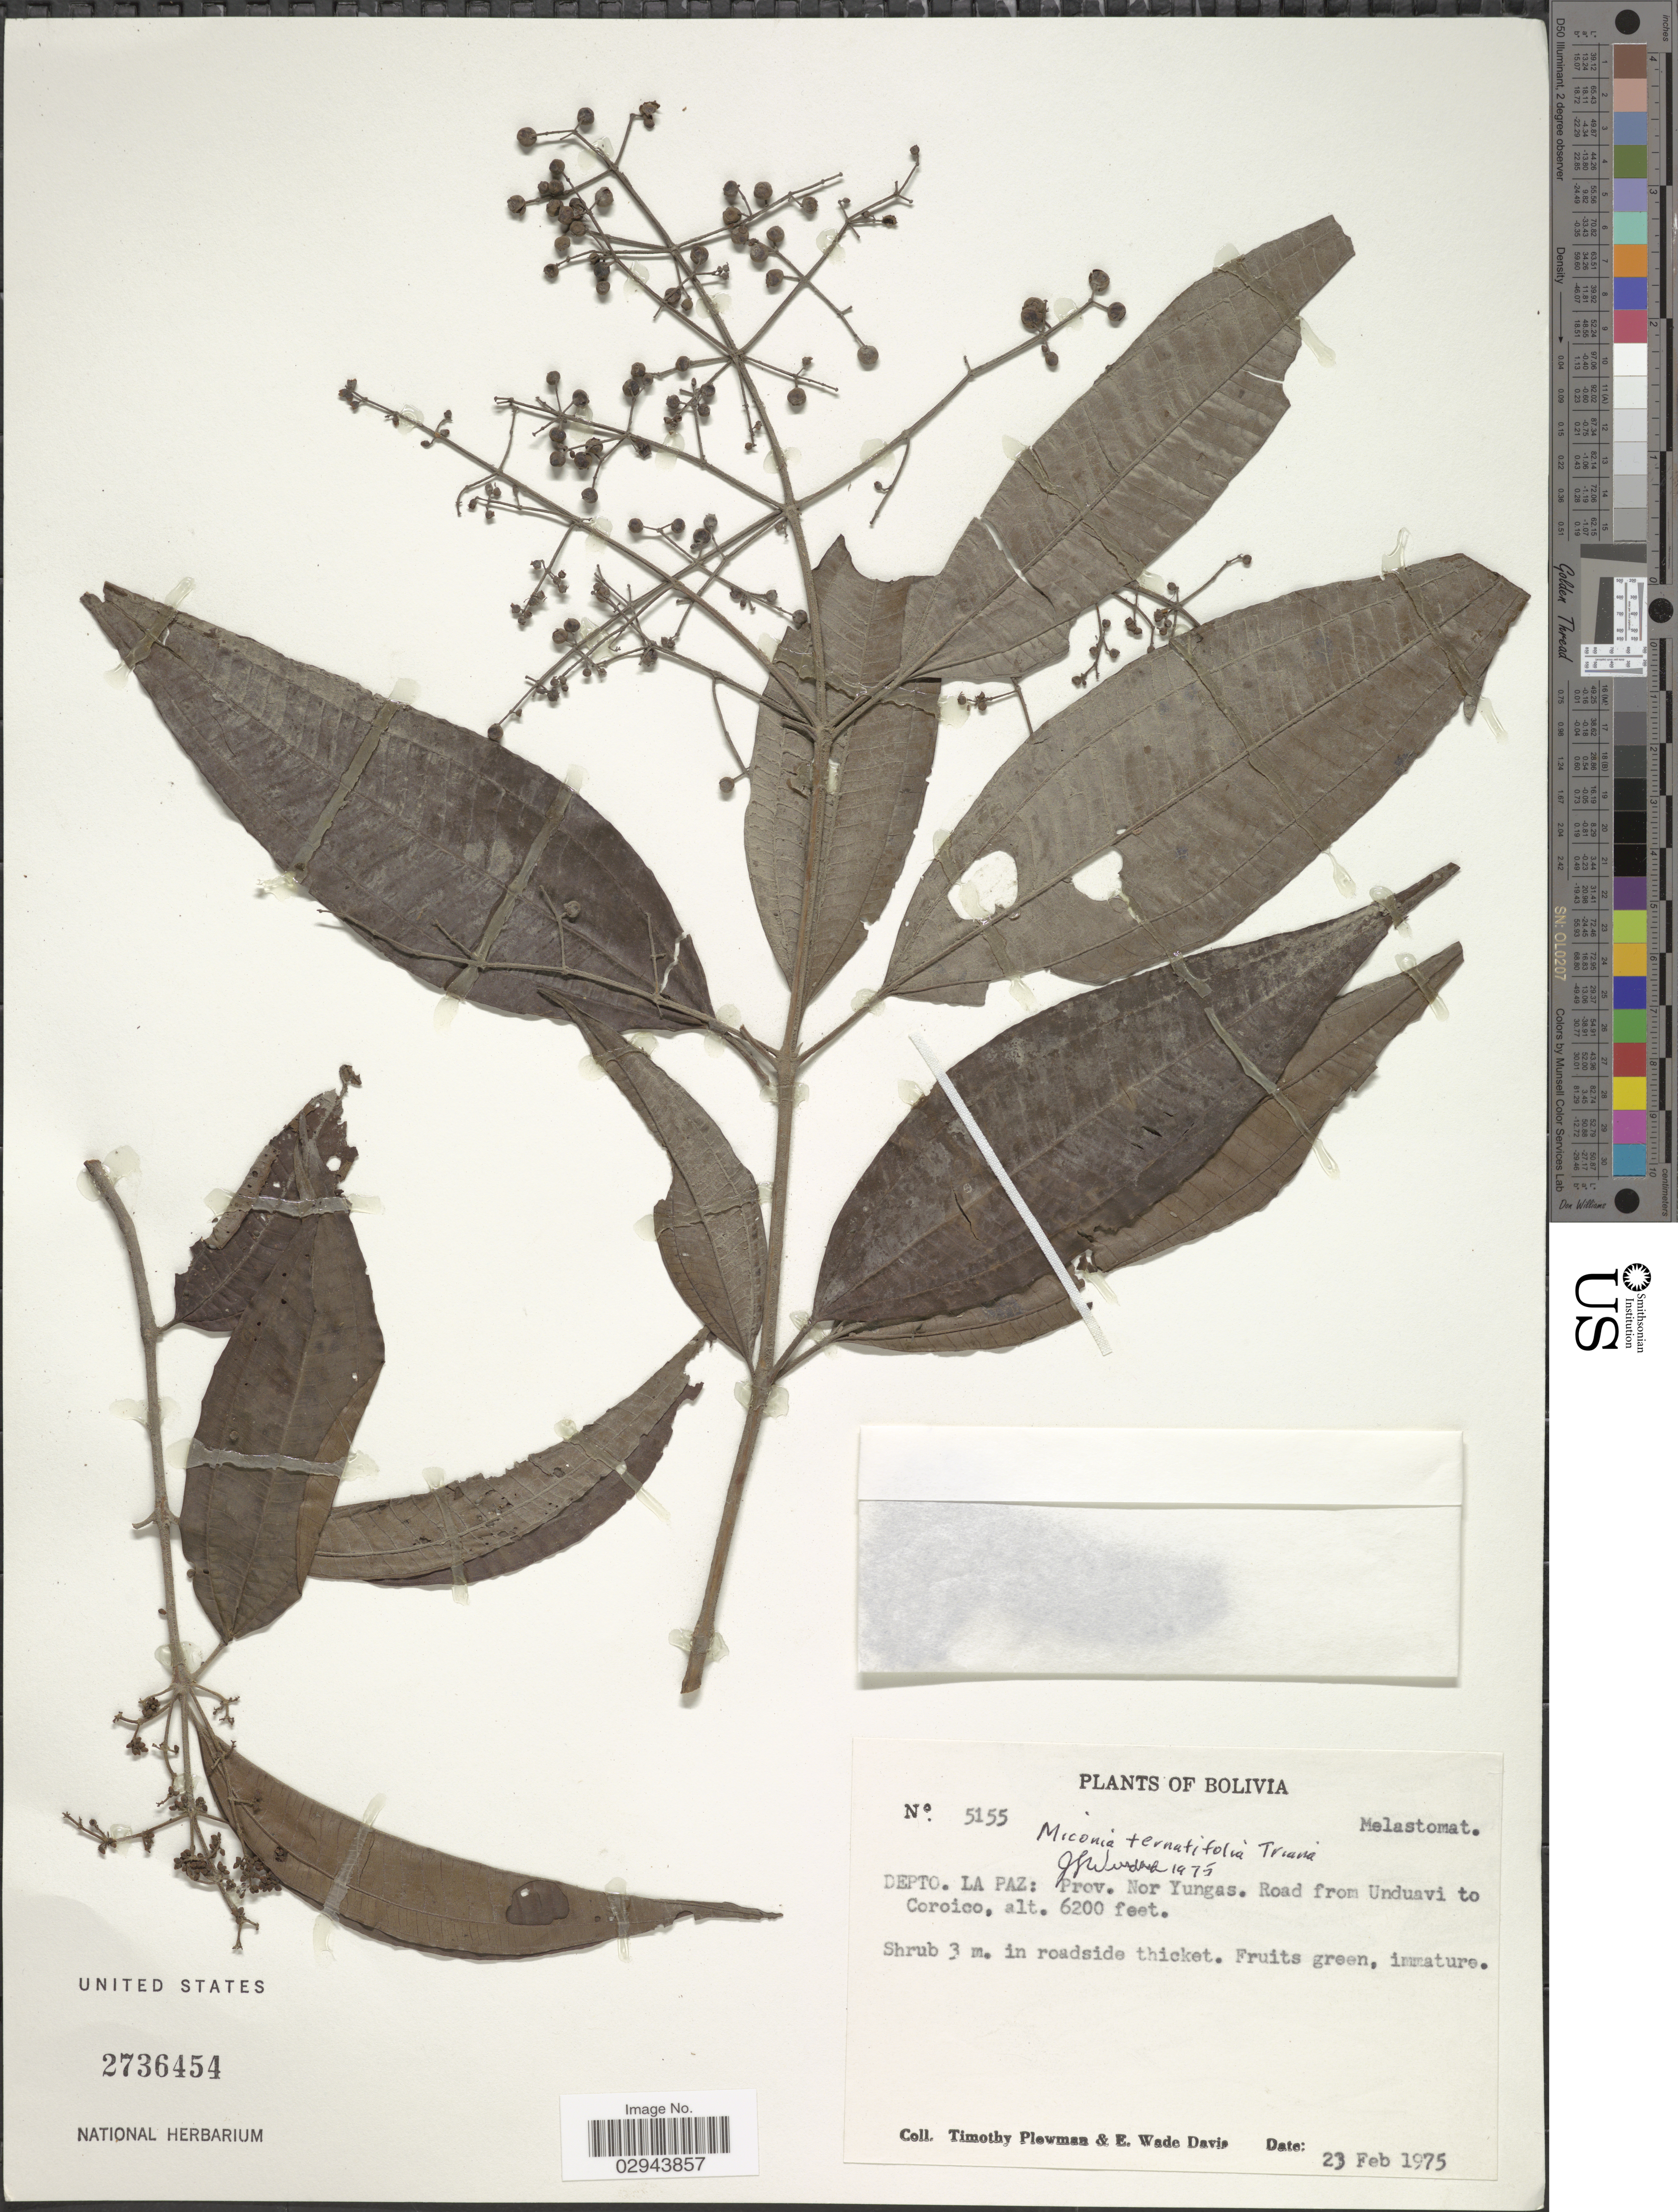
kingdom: Plantae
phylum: Tracheophyta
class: Magnoliopsida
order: Myrtales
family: Melastomataceae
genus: Miconia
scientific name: Miconia ternatifolia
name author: Triana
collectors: T. Plowman & E. W. Davis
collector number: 5155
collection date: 1975-02-23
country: Bolivia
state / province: La Paz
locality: Depto. La Paz: Prov. Nor Yungas. Road from Unduavi to Coroico.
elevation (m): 1890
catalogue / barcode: US 2736454